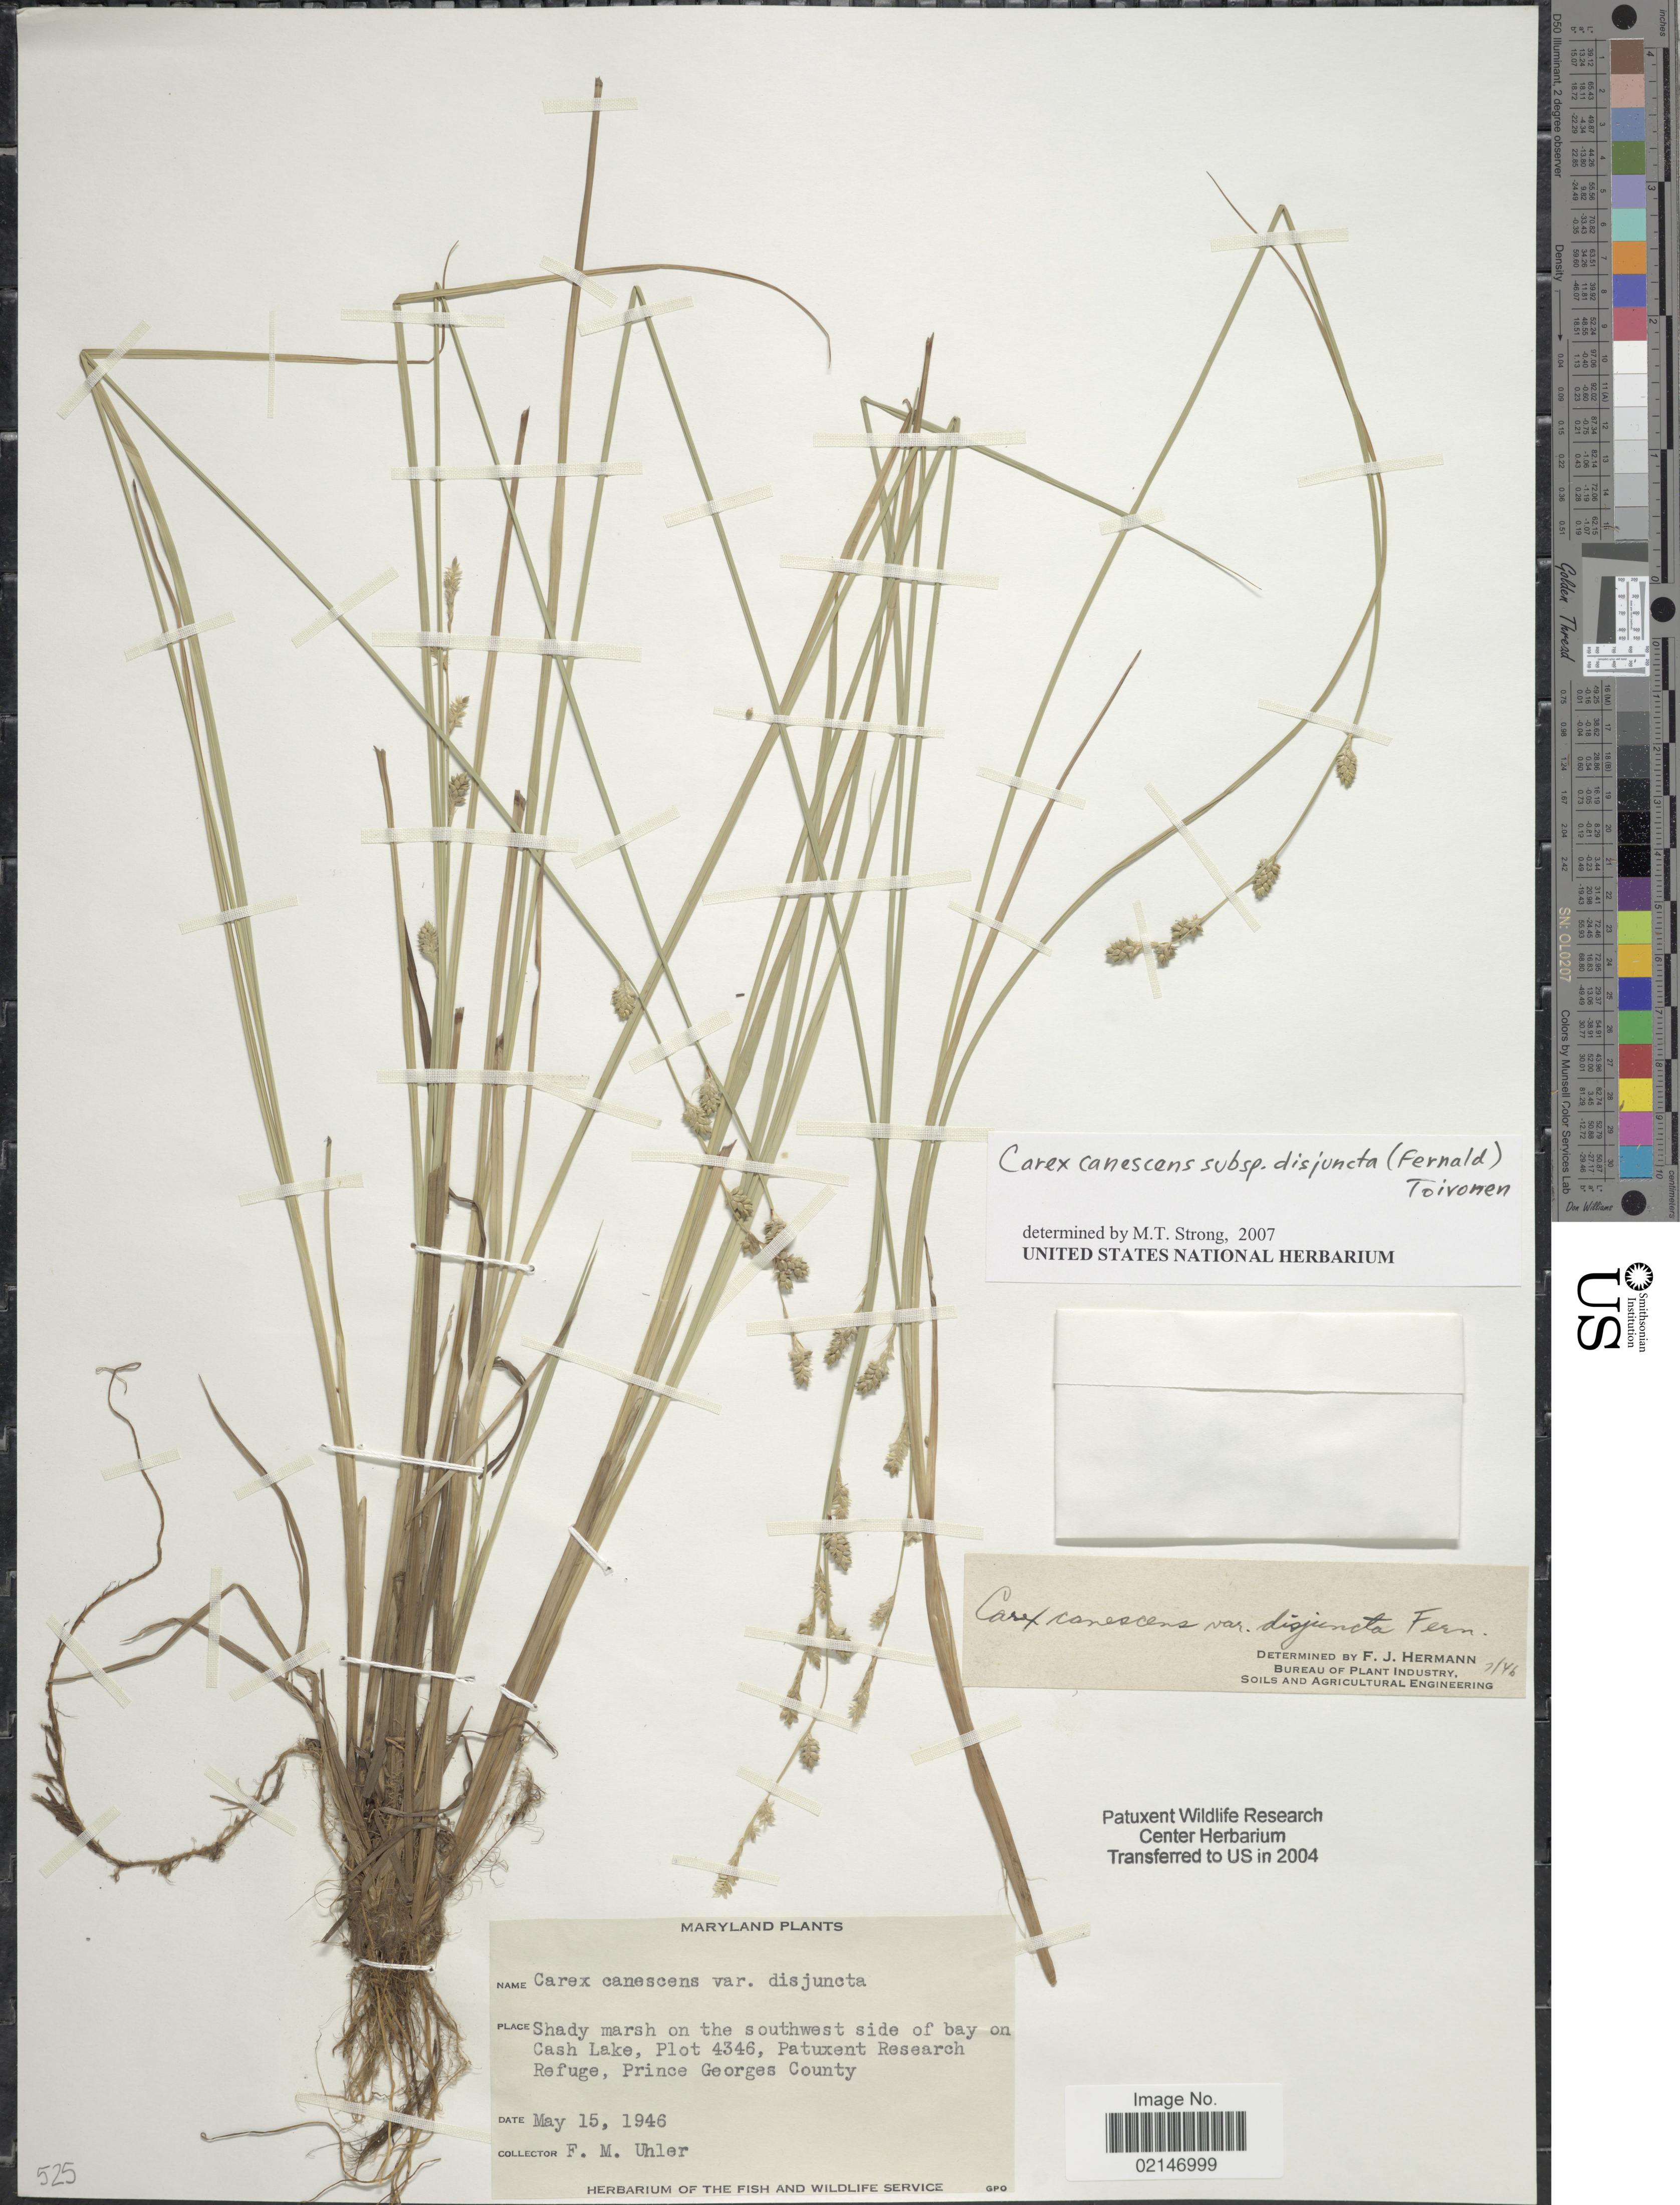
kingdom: Plantae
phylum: Tracheophyta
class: Liliopsida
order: Poales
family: Cyperaceae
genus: Carex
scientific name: Carex canescens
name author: L.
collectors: F. M. Uhler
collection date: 1946-05-15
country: United States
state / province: Maryland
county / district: Prince George's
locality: Shady marsh on the southwest side of bay on Cash Lake, Plot 4346, Patuxent Research Refuge, Prince Georges County